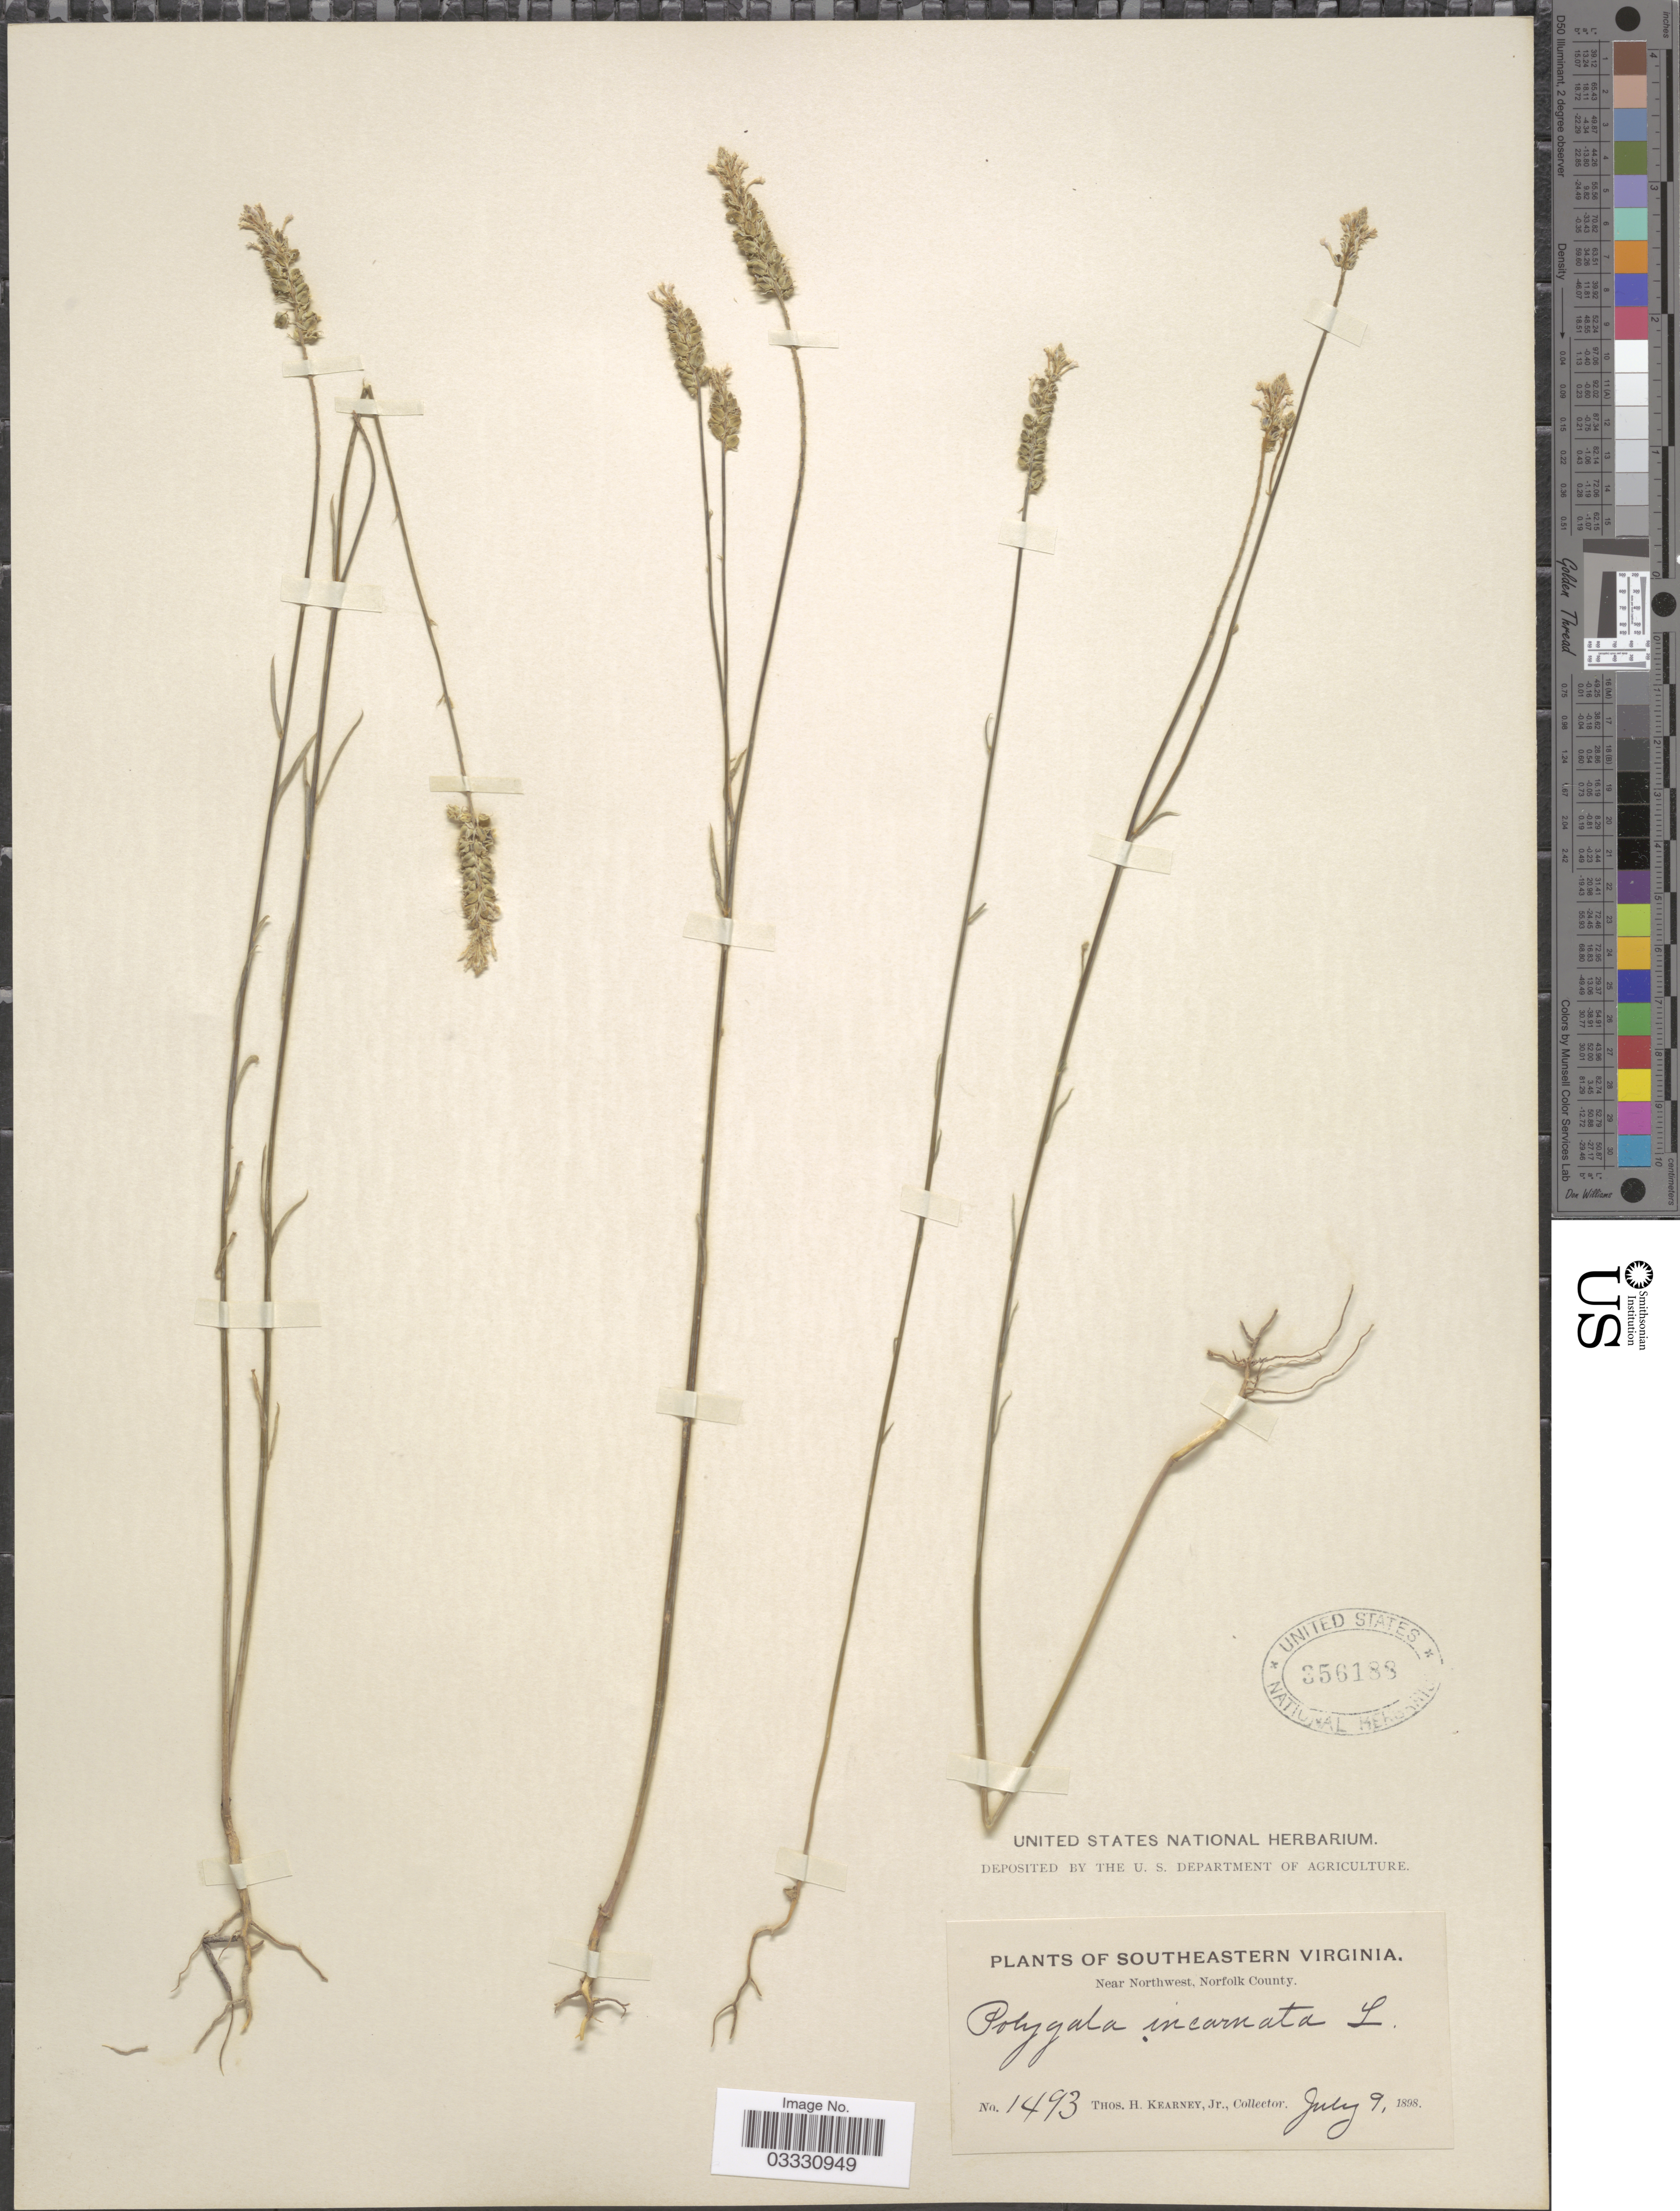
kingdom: Plantae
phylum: Tracheophyta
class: Magnoliopsida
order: Fabales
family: Polygalaceae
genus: Polygala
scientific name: Polygala incarnata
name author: L.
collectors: T. H. Kearney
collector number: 1493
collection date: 1898-07-09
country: United States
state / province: Virginia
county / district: City of Chesapeake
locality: Southeastern Virginia. Near Northwest, Norfolk County.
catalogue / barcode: US 356188